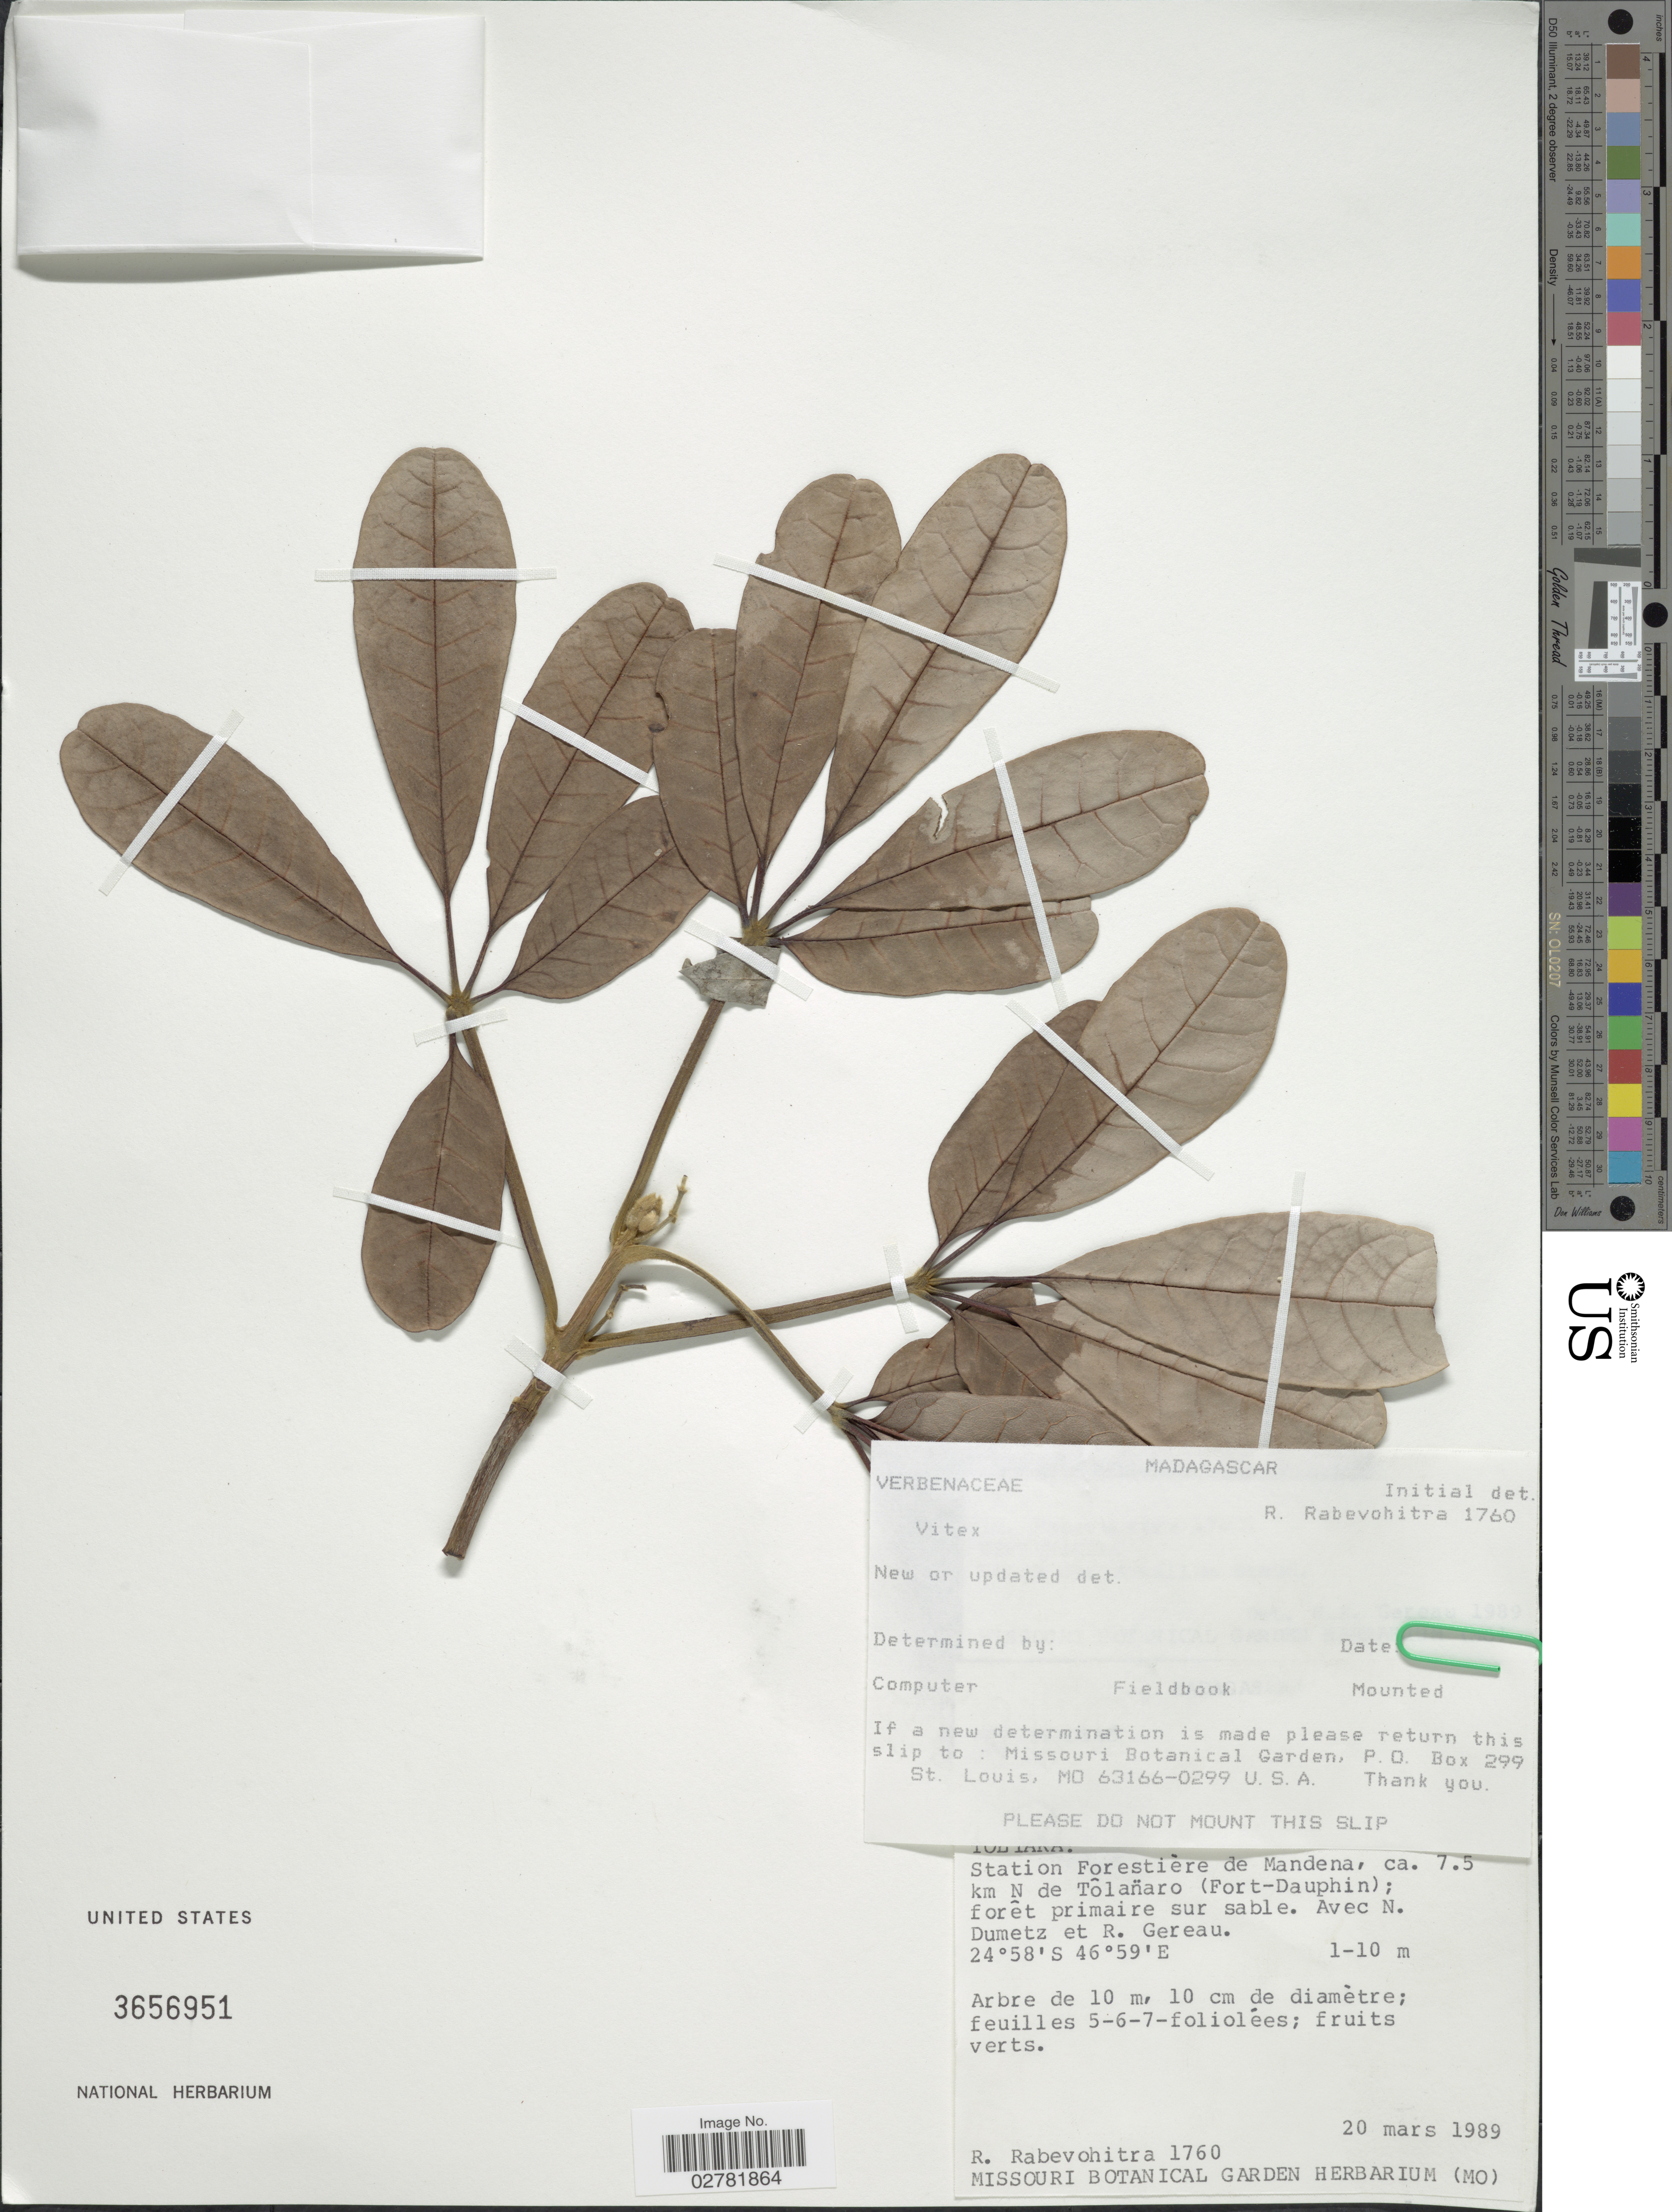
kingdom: Plantae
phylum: Tracheophyta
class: Magnoliopsida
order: Lamiales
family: Lamiaceae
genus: Vitex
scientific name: Vitex chrysomallum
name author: Steud.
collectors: R. Rabevohitra, N. Dumetz & R. Gereau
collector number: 1760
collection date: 1989-03-20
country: Madagascar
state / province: Anosy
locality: Station Forestière de Mandena, ca. 7.5 km N de Tolanaro (Fort-Dauphin); forêt primaire sur sable.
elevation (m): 1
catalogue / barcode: US 3656951